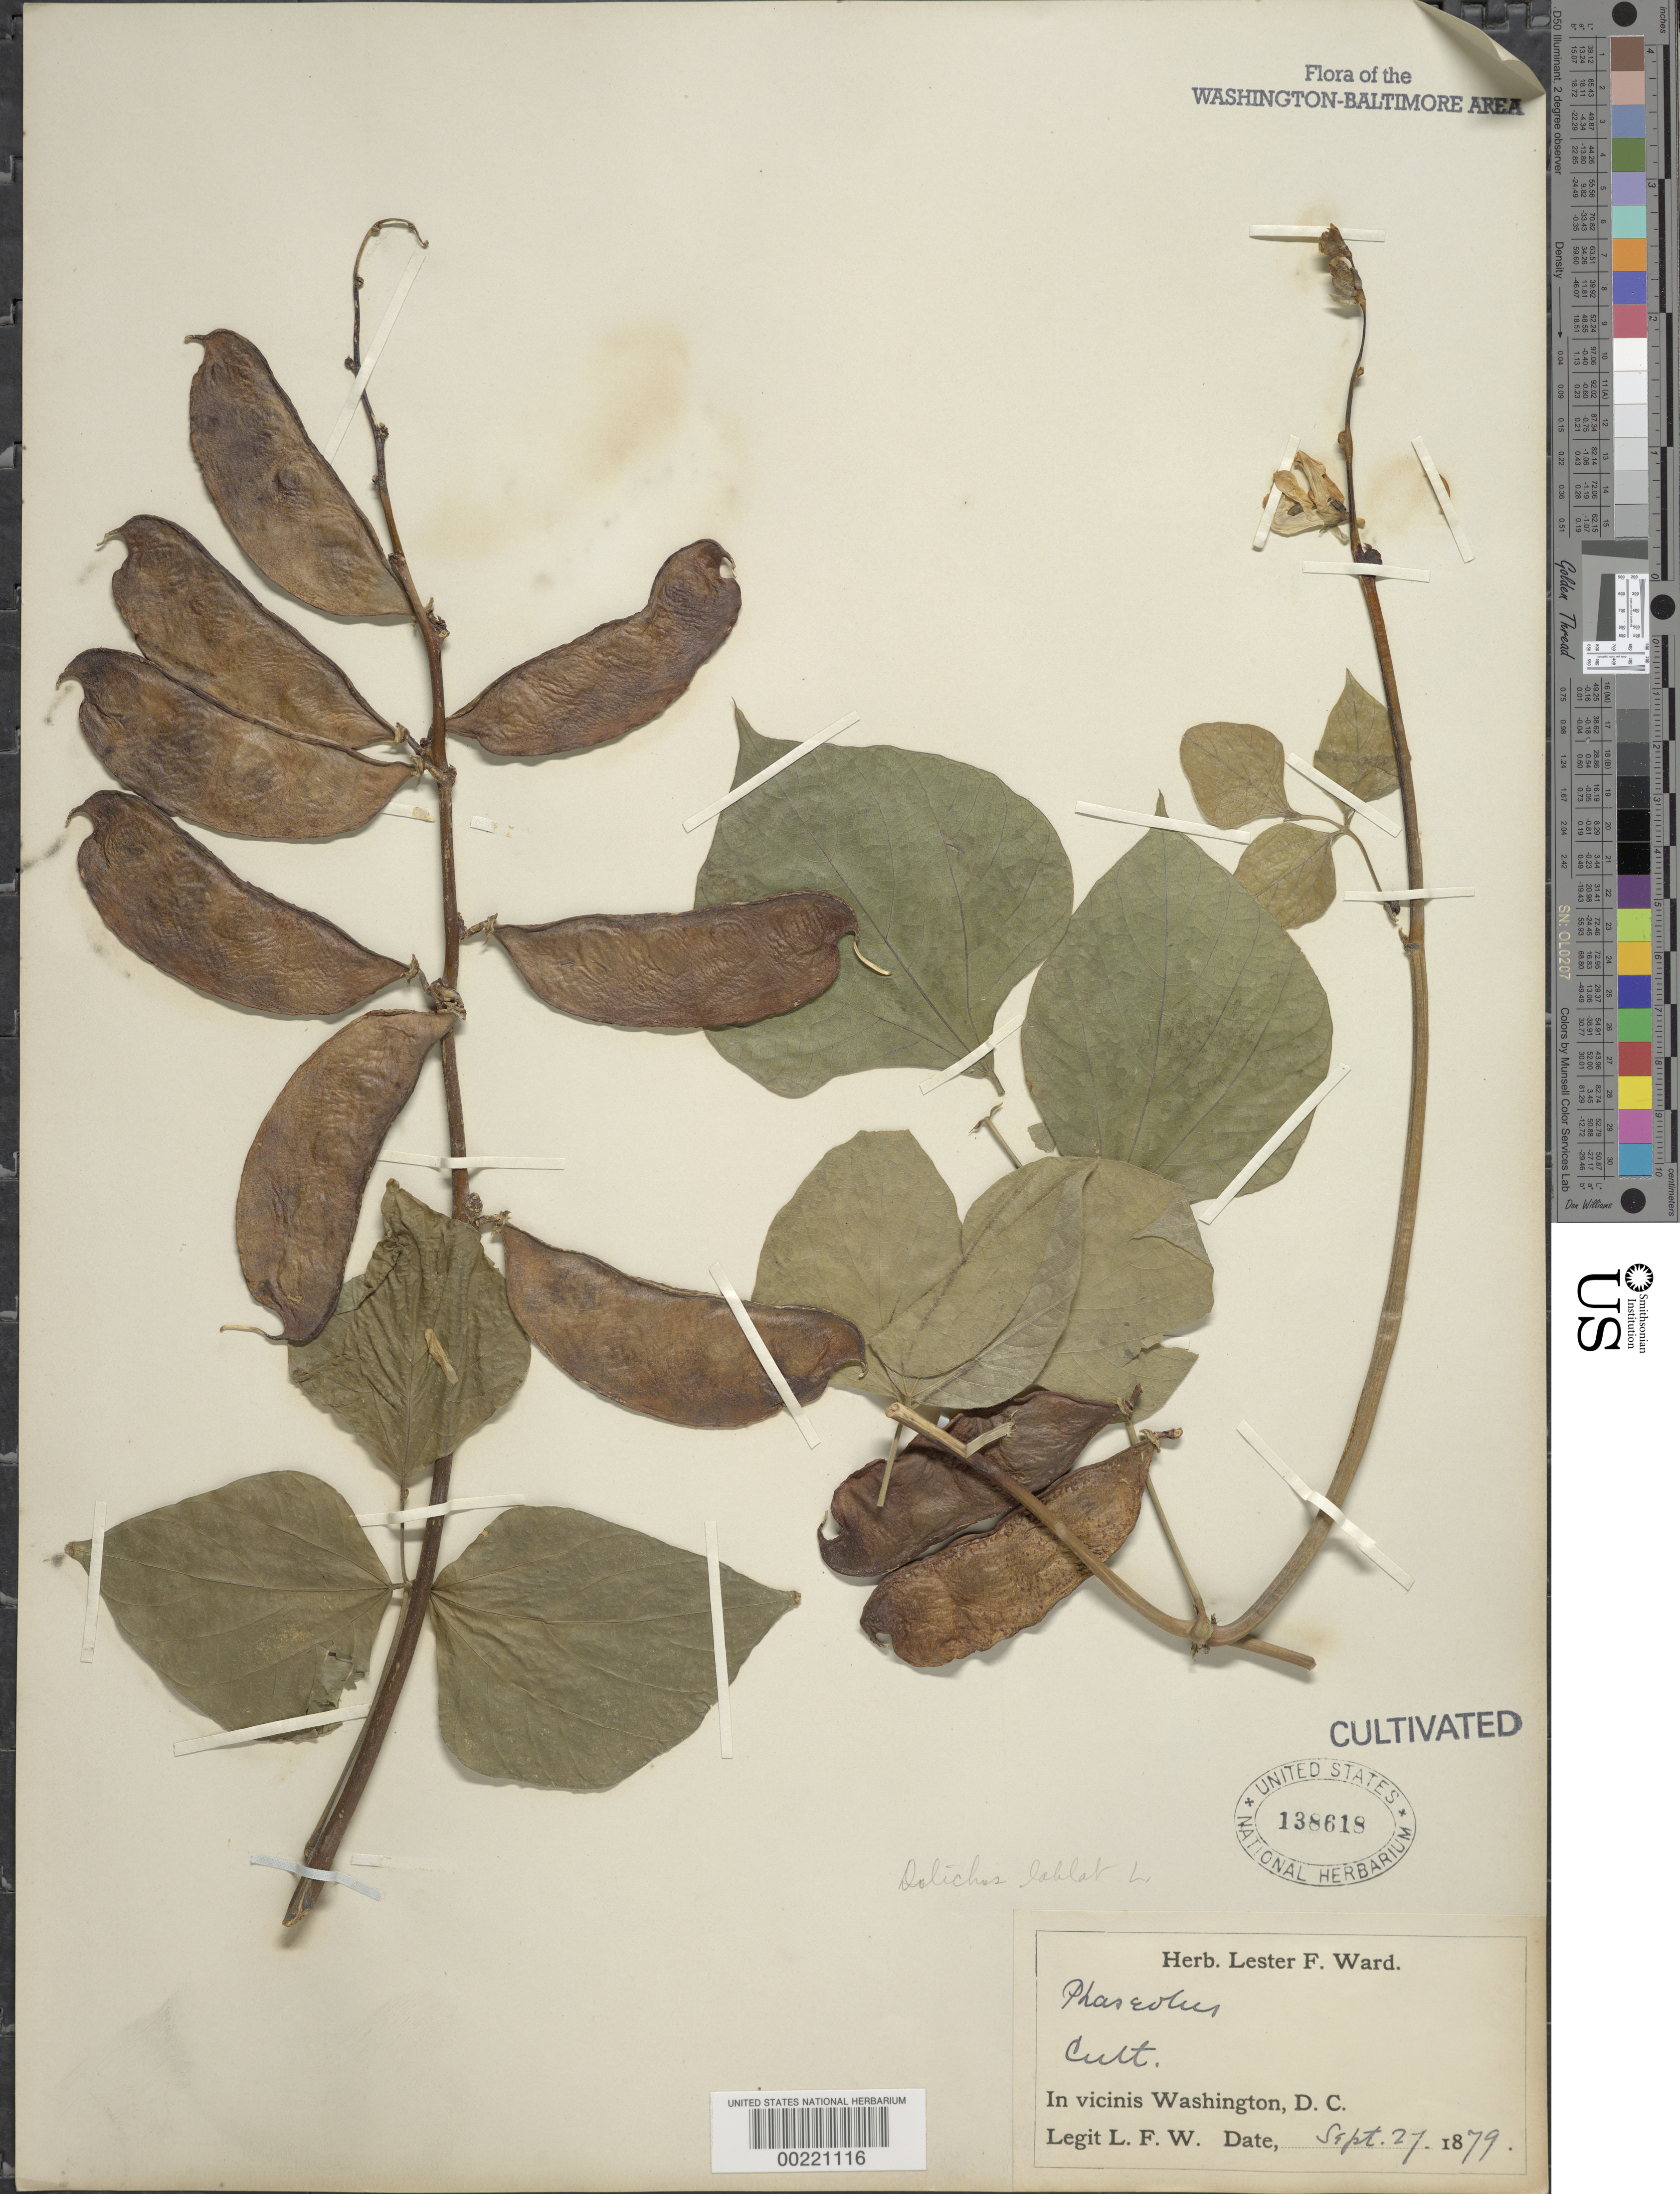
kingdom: Plantae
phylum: Tracheophyta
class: Magnoliopsida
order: Fabales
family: Fabaceae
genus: Lablab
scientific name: Lablab sp.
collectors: L. F. Ward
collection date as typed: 27 Sep 1879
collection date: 1879-09-27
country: United States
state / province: District of Columbia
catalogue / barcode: US 138618